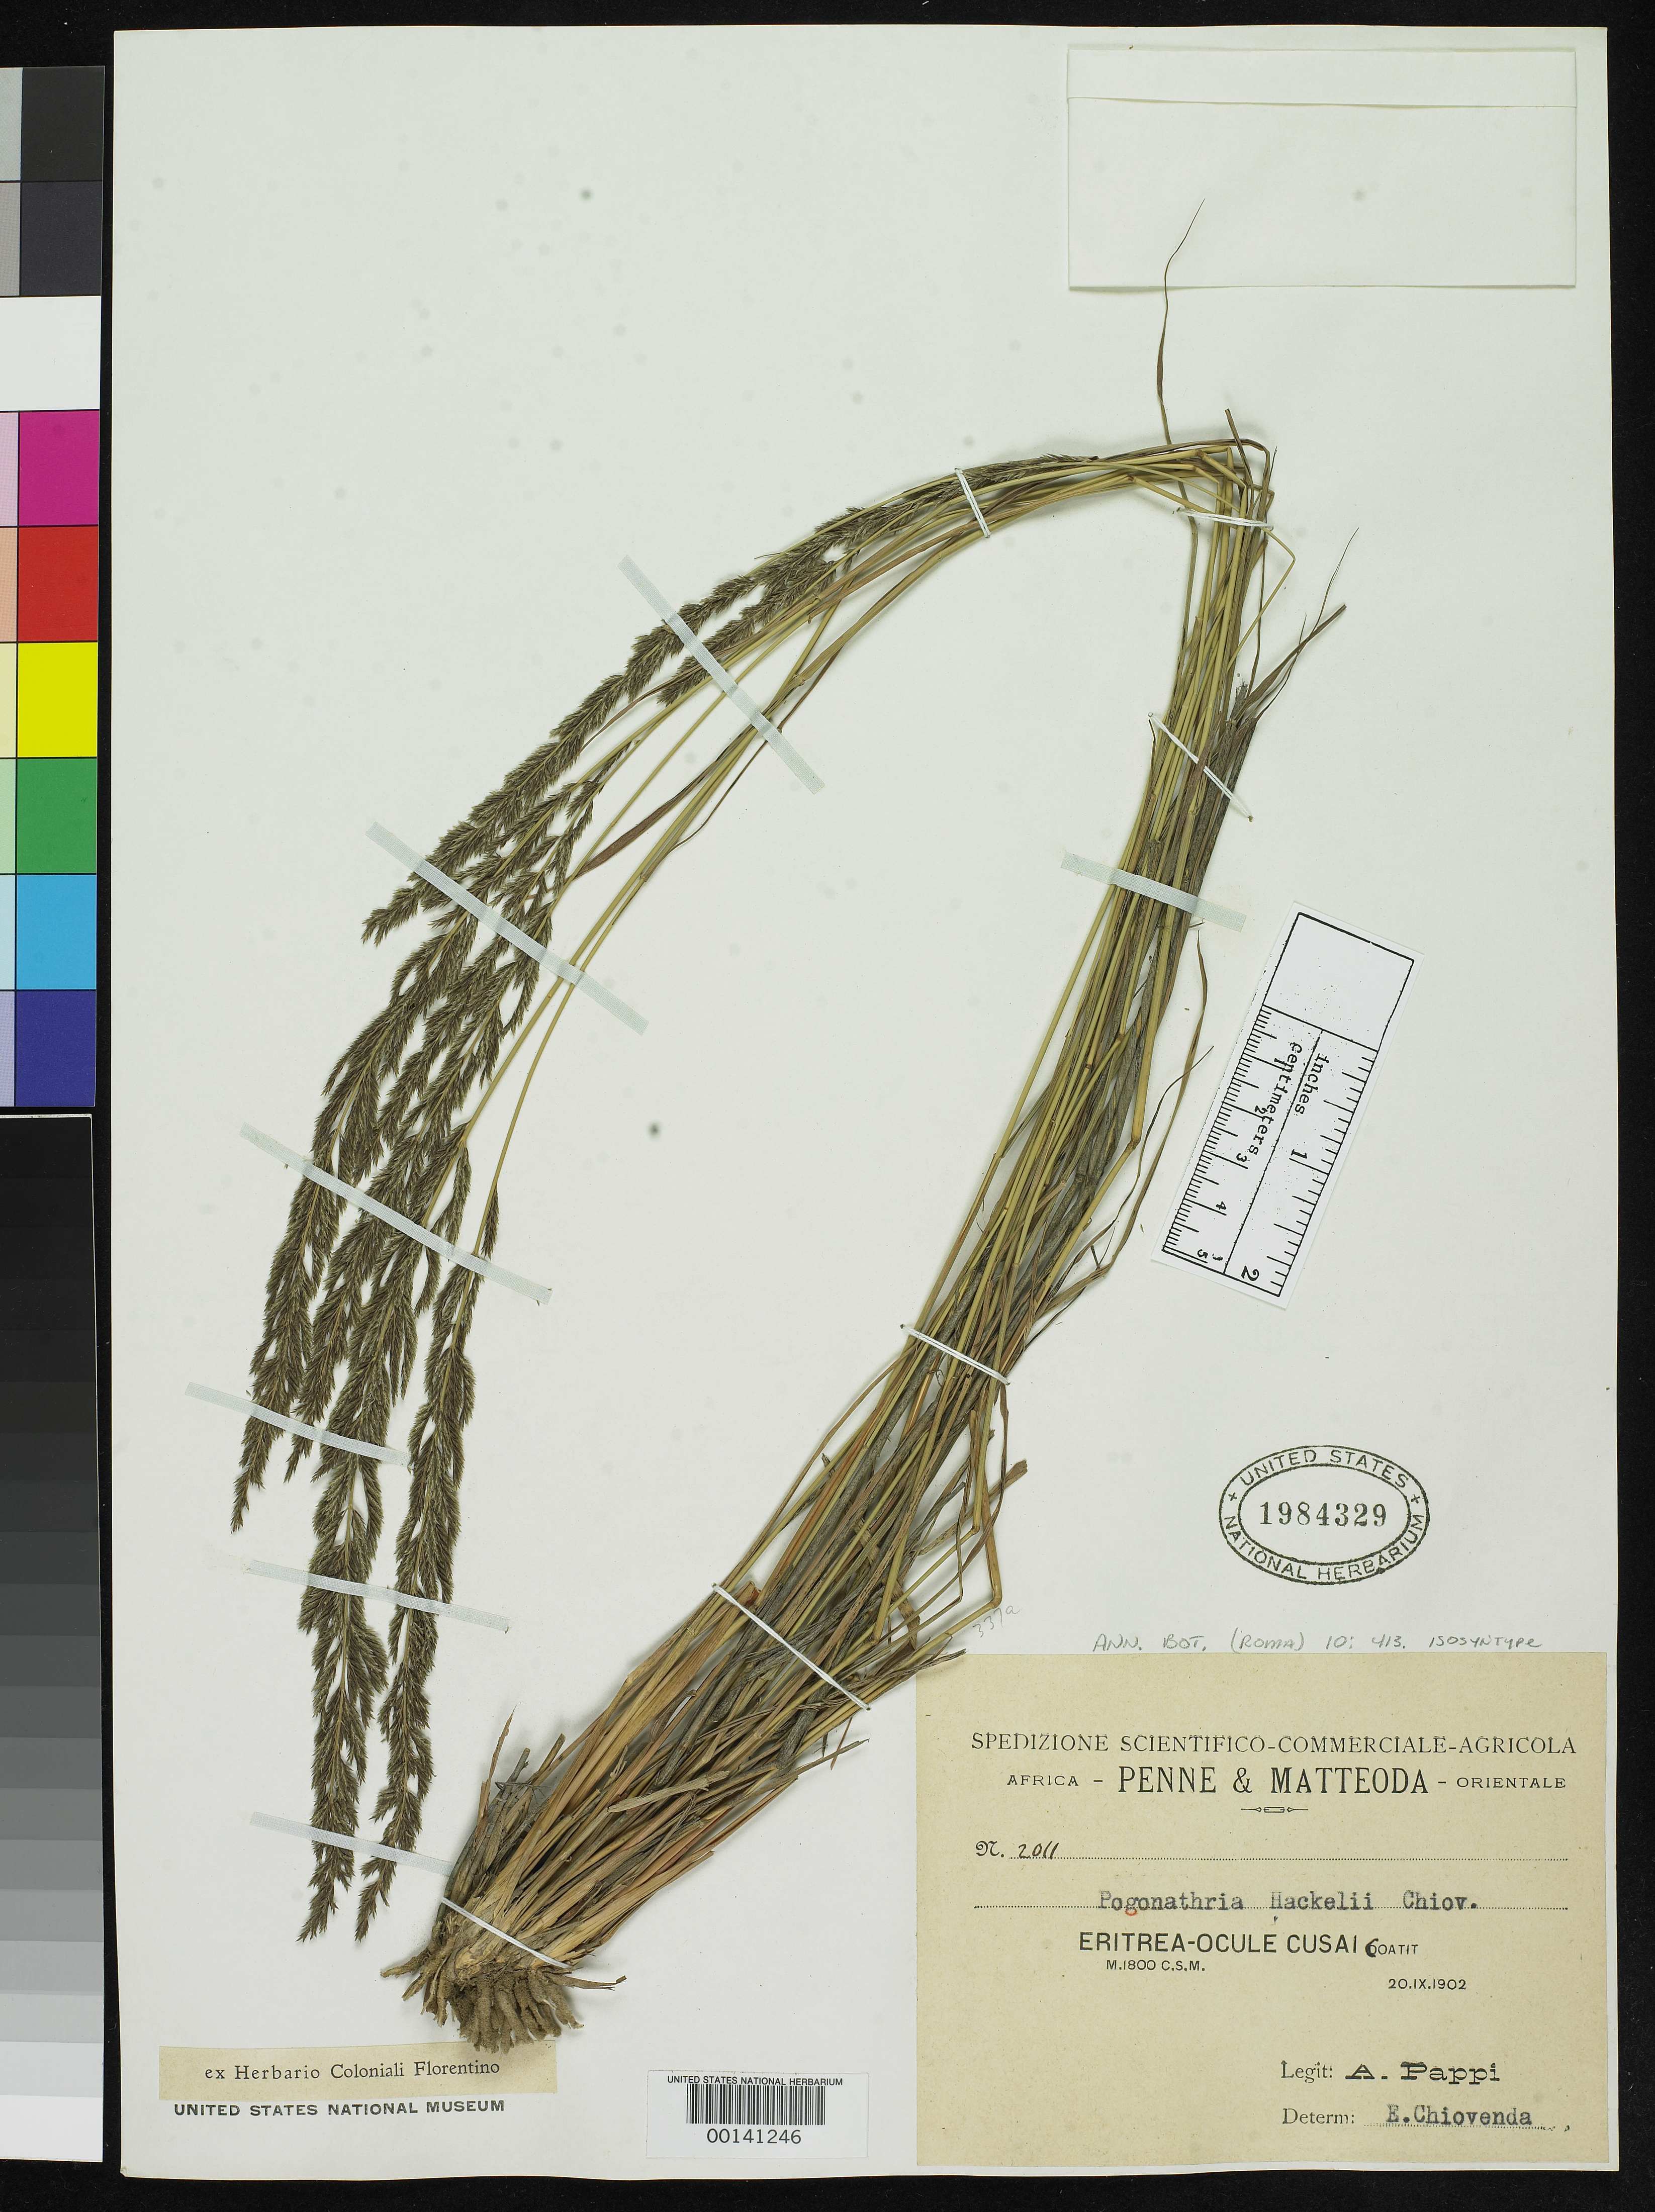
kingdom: Plantae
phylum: Tracheophyta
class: Liliopsida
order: Poales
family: Poaceae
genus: Pogonarthria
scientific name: Pogonarthria hackelii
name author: Chiov.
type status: Isosyntype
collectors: A. Pappi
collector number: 2011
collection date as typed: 20 Sep 1902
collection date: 1902-09-20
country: Eritrea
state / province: Debub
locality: Coatit.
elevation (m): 1800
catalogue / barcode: US 1984329